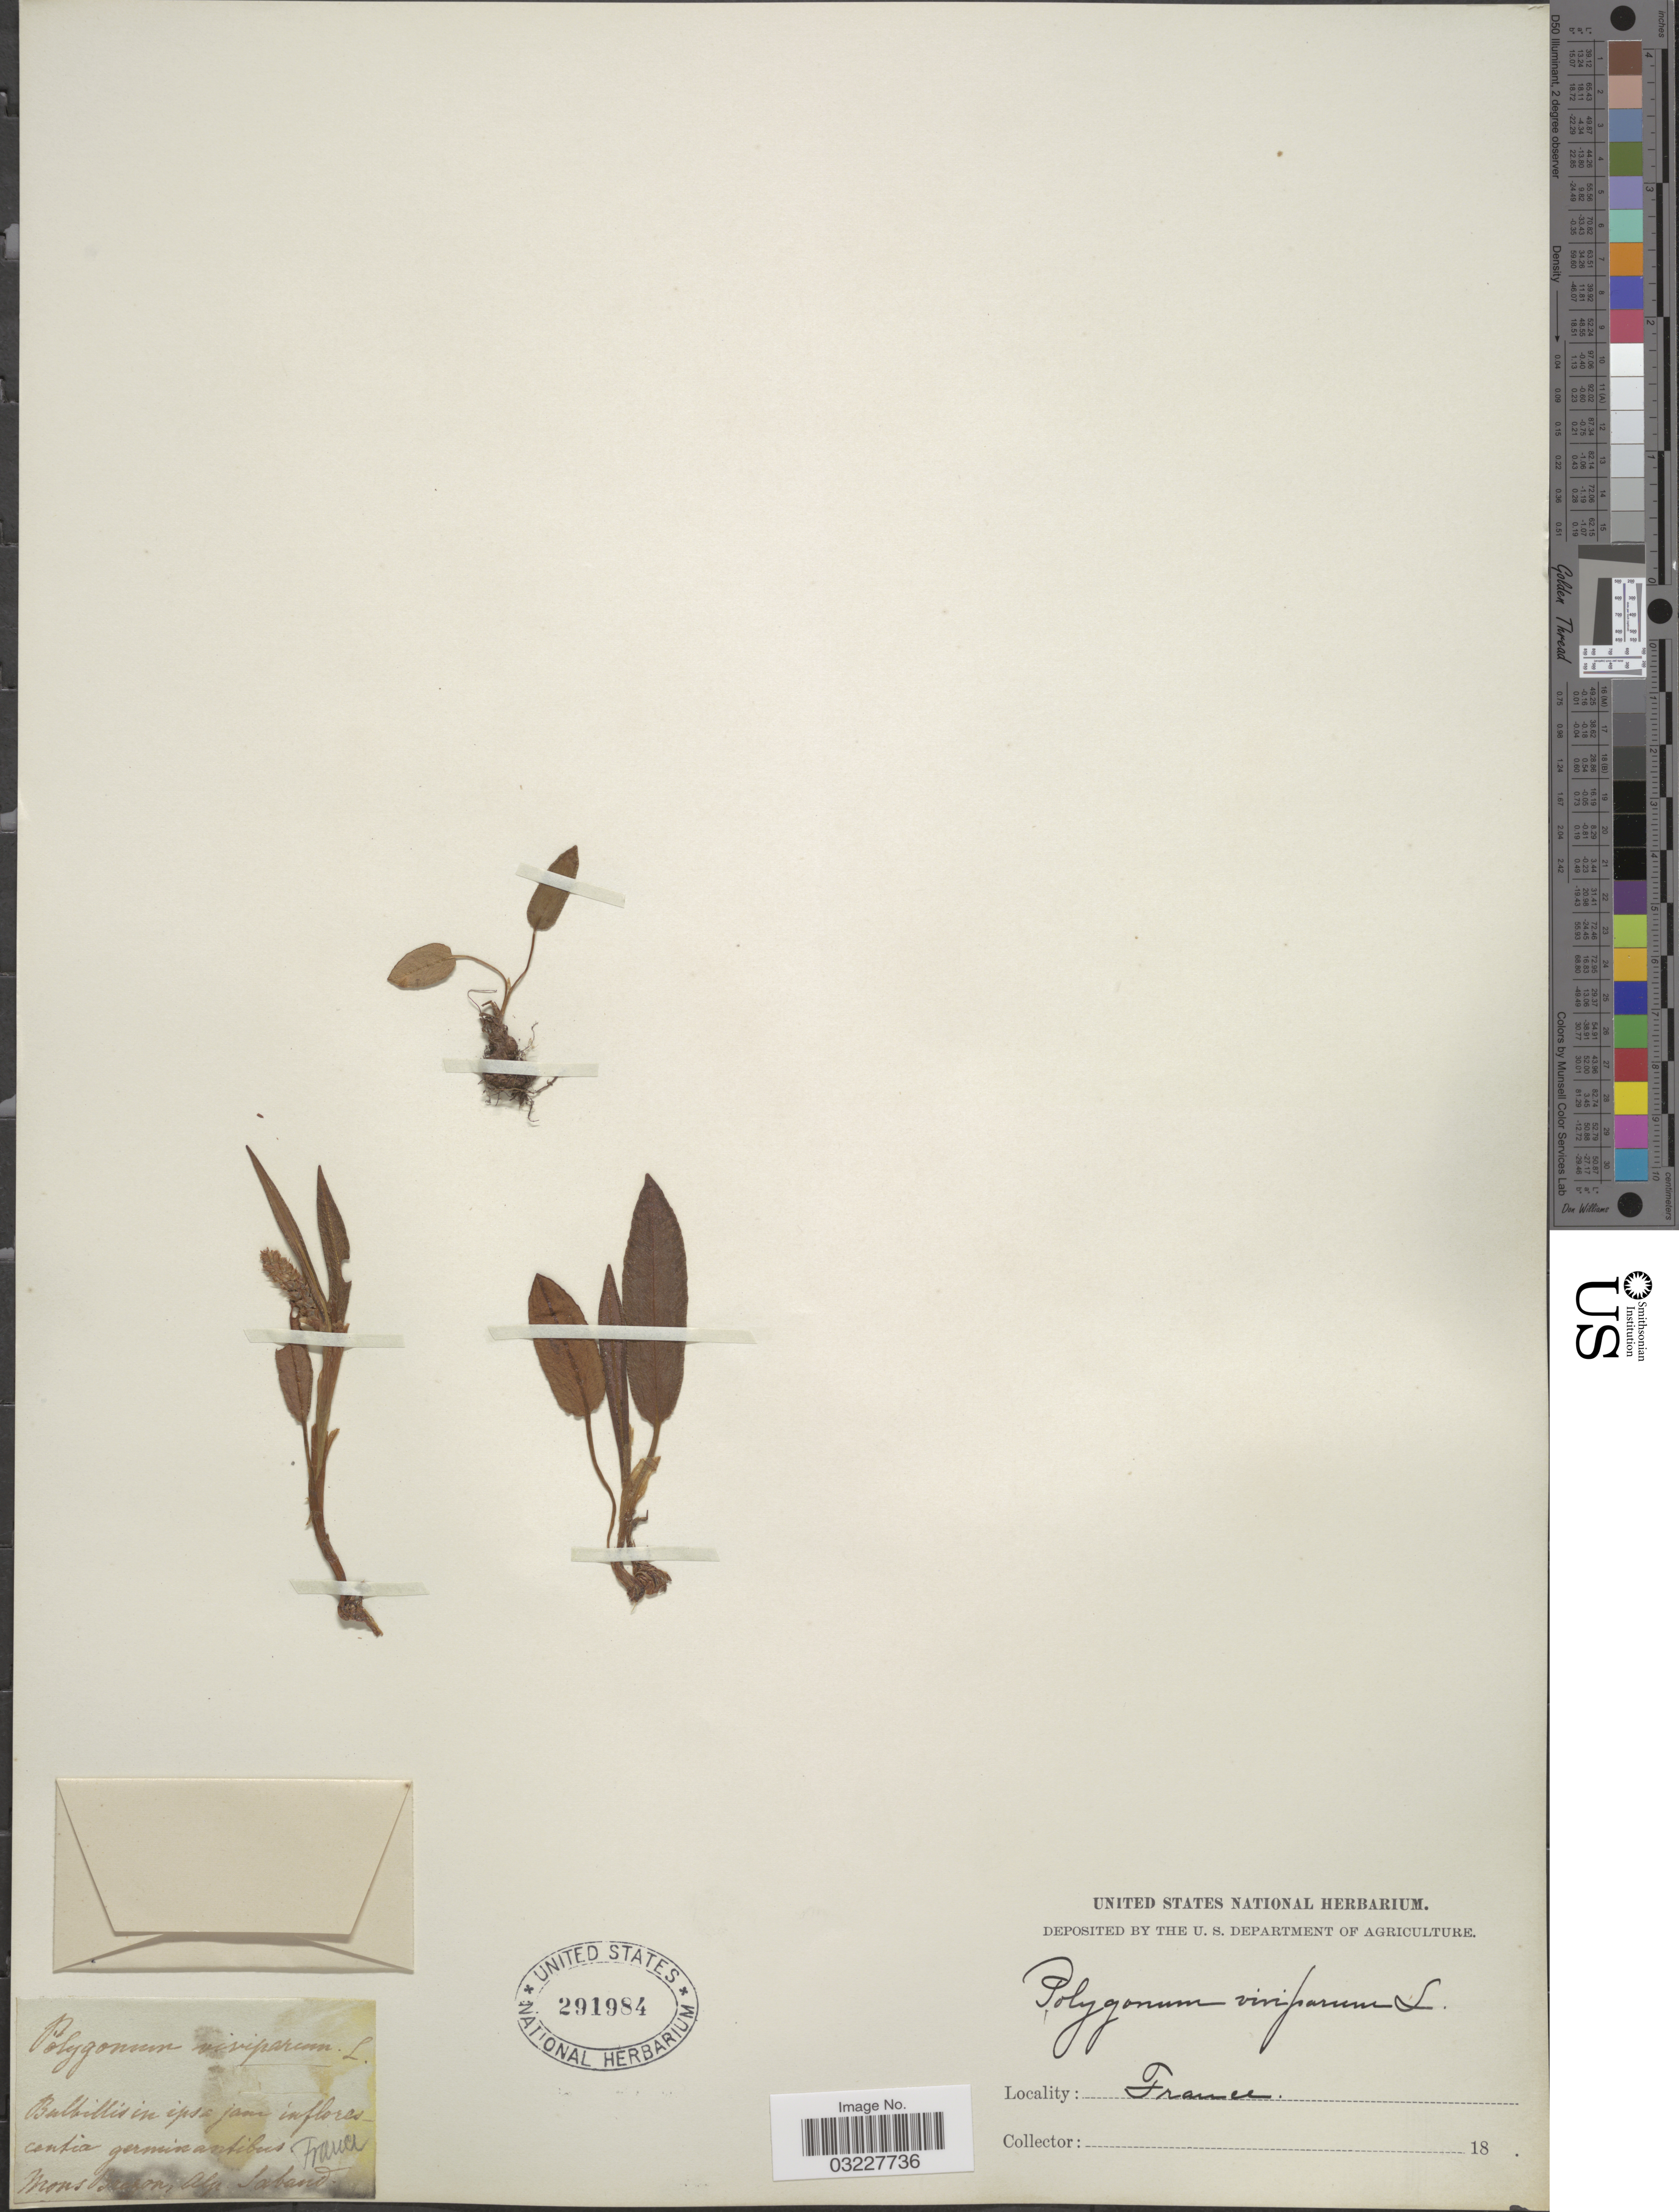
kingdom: Plantae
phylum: Tracheophyta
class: Magnoliopsida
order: Caryophyllales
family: Polygonaceae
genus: Bistorta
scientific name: Bistorta vivipara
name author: (L.) Delarbre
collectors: ex herb. United States National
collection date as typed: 18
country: France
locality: Mons Benson, Alp. Saband. [interpreted]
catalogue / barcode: US 291984